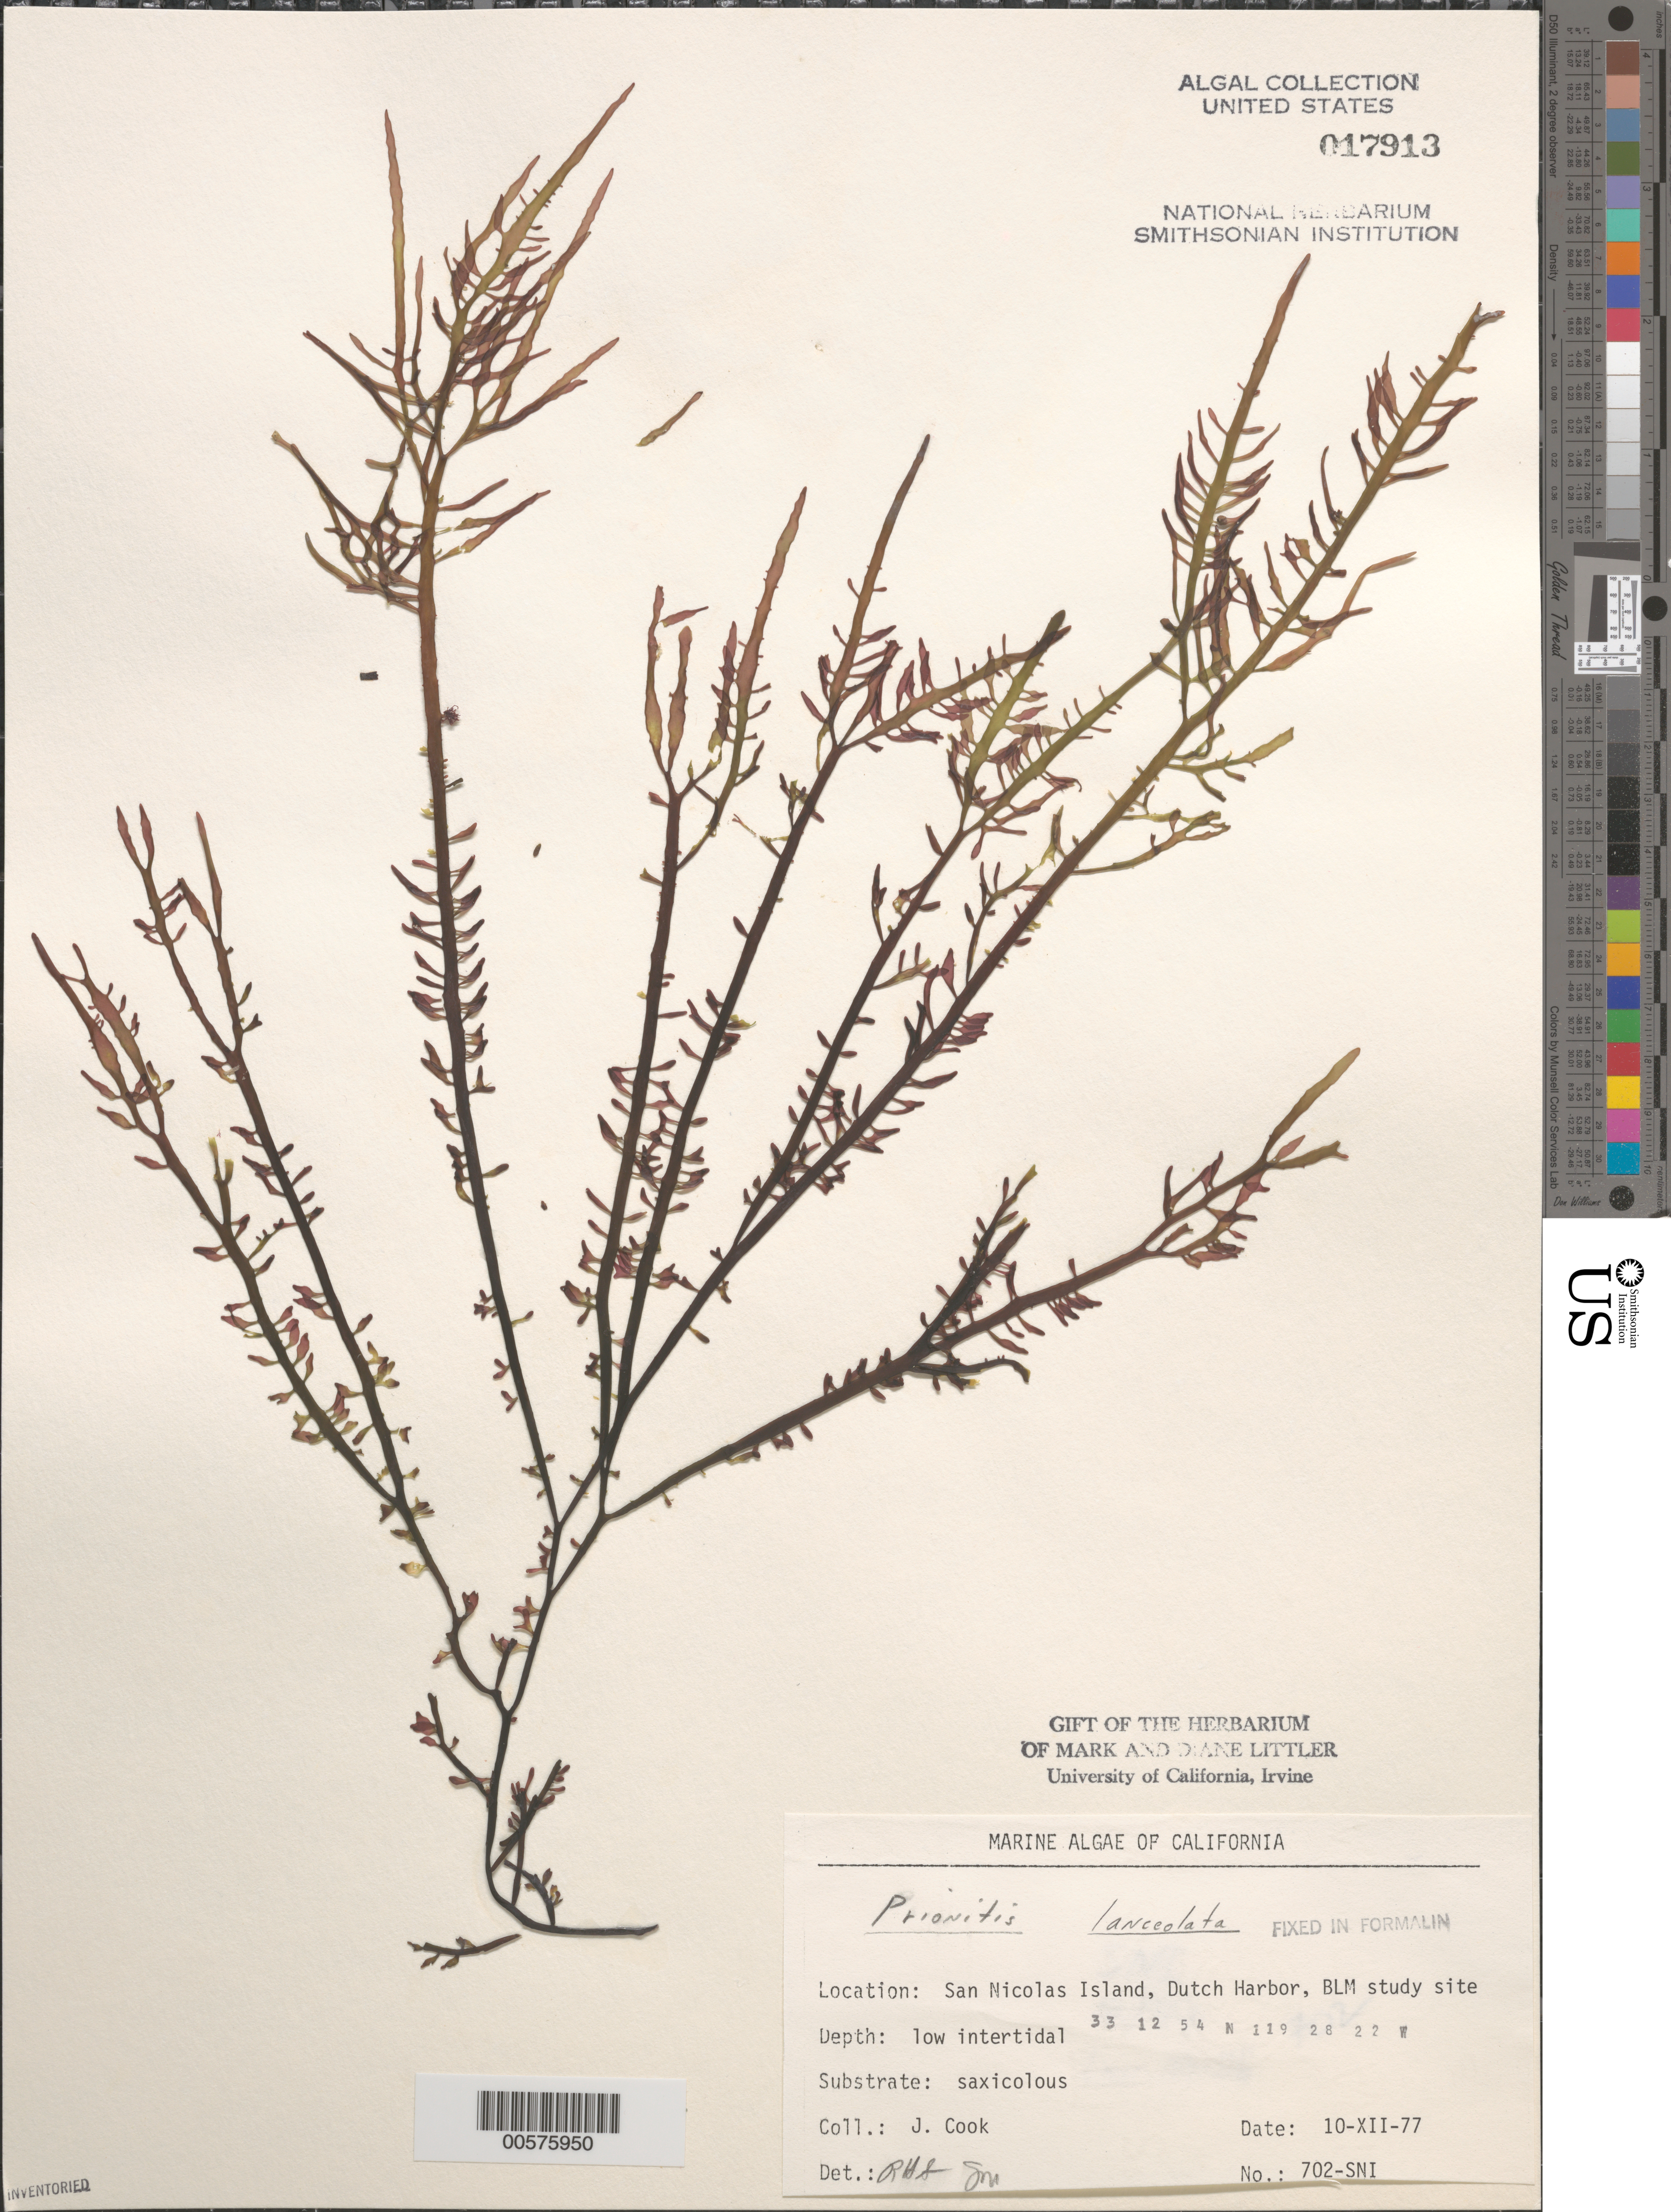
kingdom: Plantae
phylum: Rhodophyta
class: Florideophyceae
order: Cryptonemiales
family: Cryptonemiaceae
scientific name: Prionitis lanceolata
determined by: Sims, Robert H.; Murray, S. N.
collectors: J. Cook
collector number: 702-sni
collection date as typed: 10 Dec 1977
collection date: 1977-12-10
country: United States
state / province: California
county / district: Ventura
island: San Nicolas Island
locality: Dutch Harbor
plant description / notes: BLM-SOCALBIGHT Rocky Intertidal Survey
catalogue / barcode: US 17913